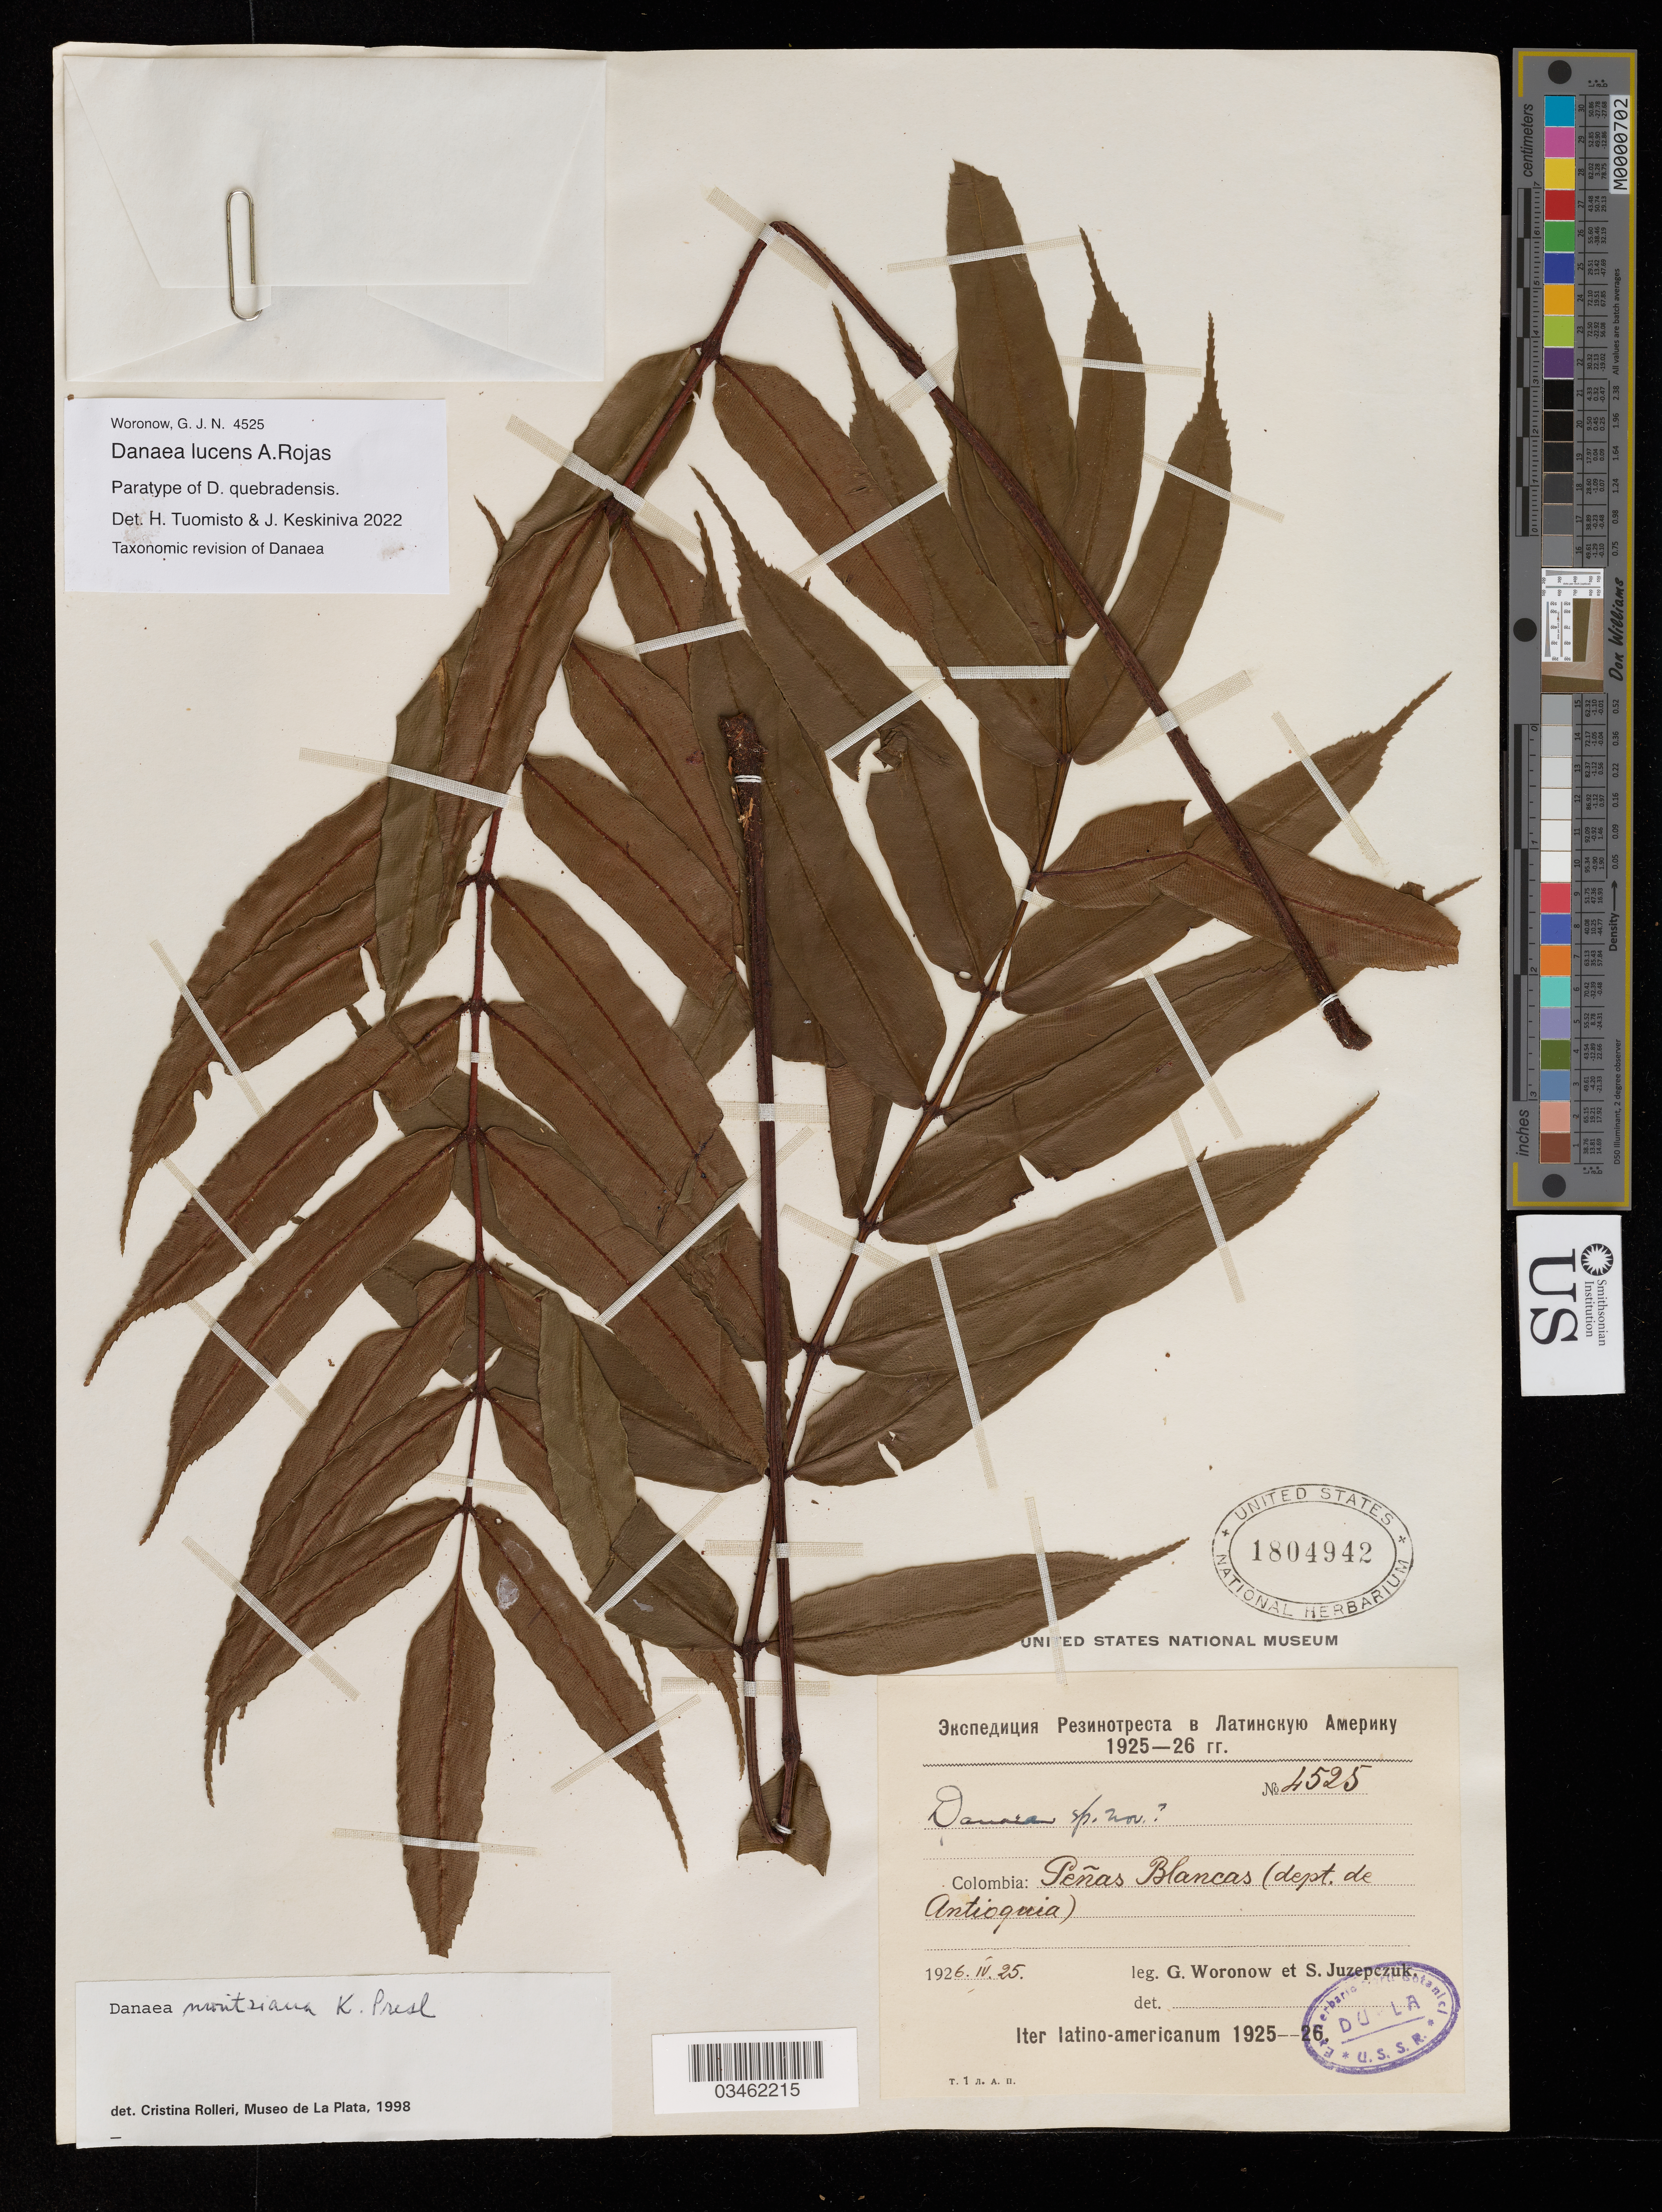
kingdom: Plantae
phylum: Tracheophyta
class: Polypodiopsida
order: Marattiales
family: Marattiaceae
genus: Danaea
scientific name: Danaea lucens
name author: A. Rojas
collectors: G. Woronow & S. Juzepczak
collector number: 4525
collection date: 1926-04-25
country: Colombia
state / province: Antioquia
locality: Peñas Blancas (dept. de Antioquia). Iter latino-americanum 1925-26.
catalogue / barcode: US 1804942